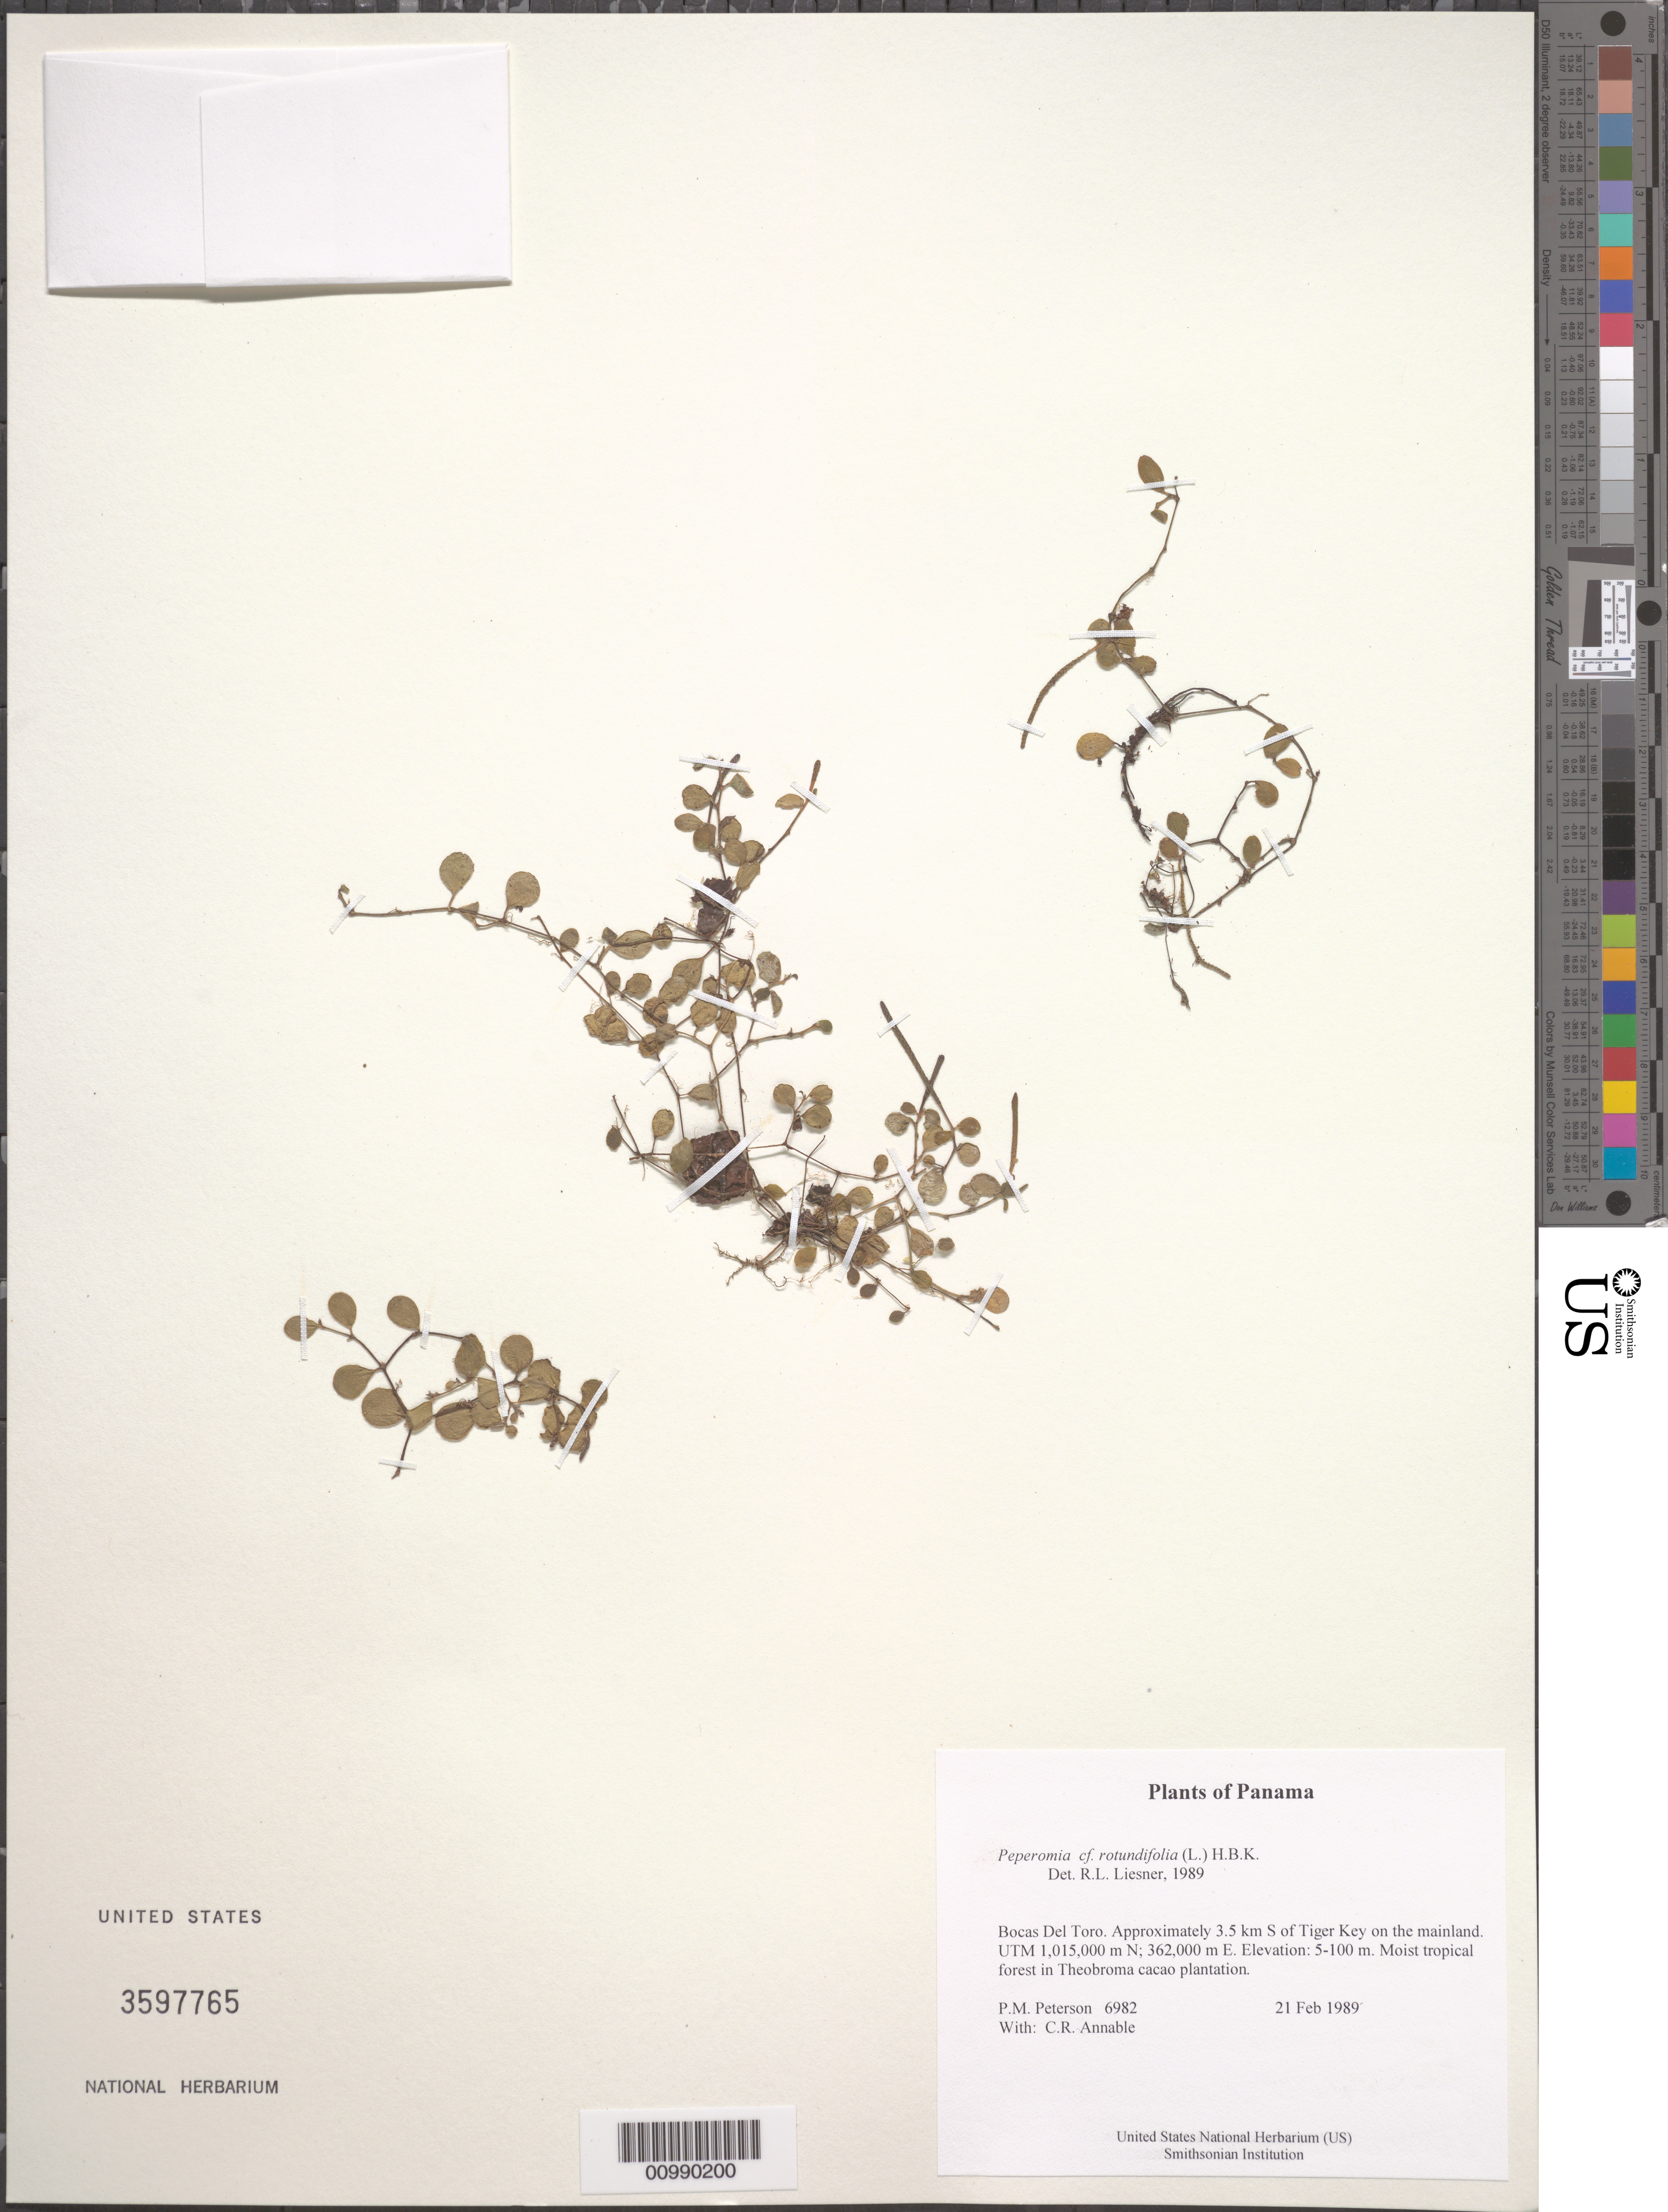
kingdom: Plantae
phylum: Tracheophyta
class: Magnoliopsida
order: Piperales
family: Piperaceae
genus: Peperomia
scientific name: Peperomia rotundifolia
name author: (L.) Kunth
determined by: Liesner, R. L.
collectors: P. M. Peterson & C. R. Annable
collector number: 06982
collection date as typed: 21 Feb 1989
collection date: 1989-02-21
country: Panama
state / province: Bocas del Toro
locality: Approximately 3.5 km S of Tiger Key on the mainland. UTM 1,015,000 m N; 362,000 m E.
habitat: Moist tropical forest in Theobroma cacao plantation.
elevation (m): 5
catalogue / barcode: US 3597765